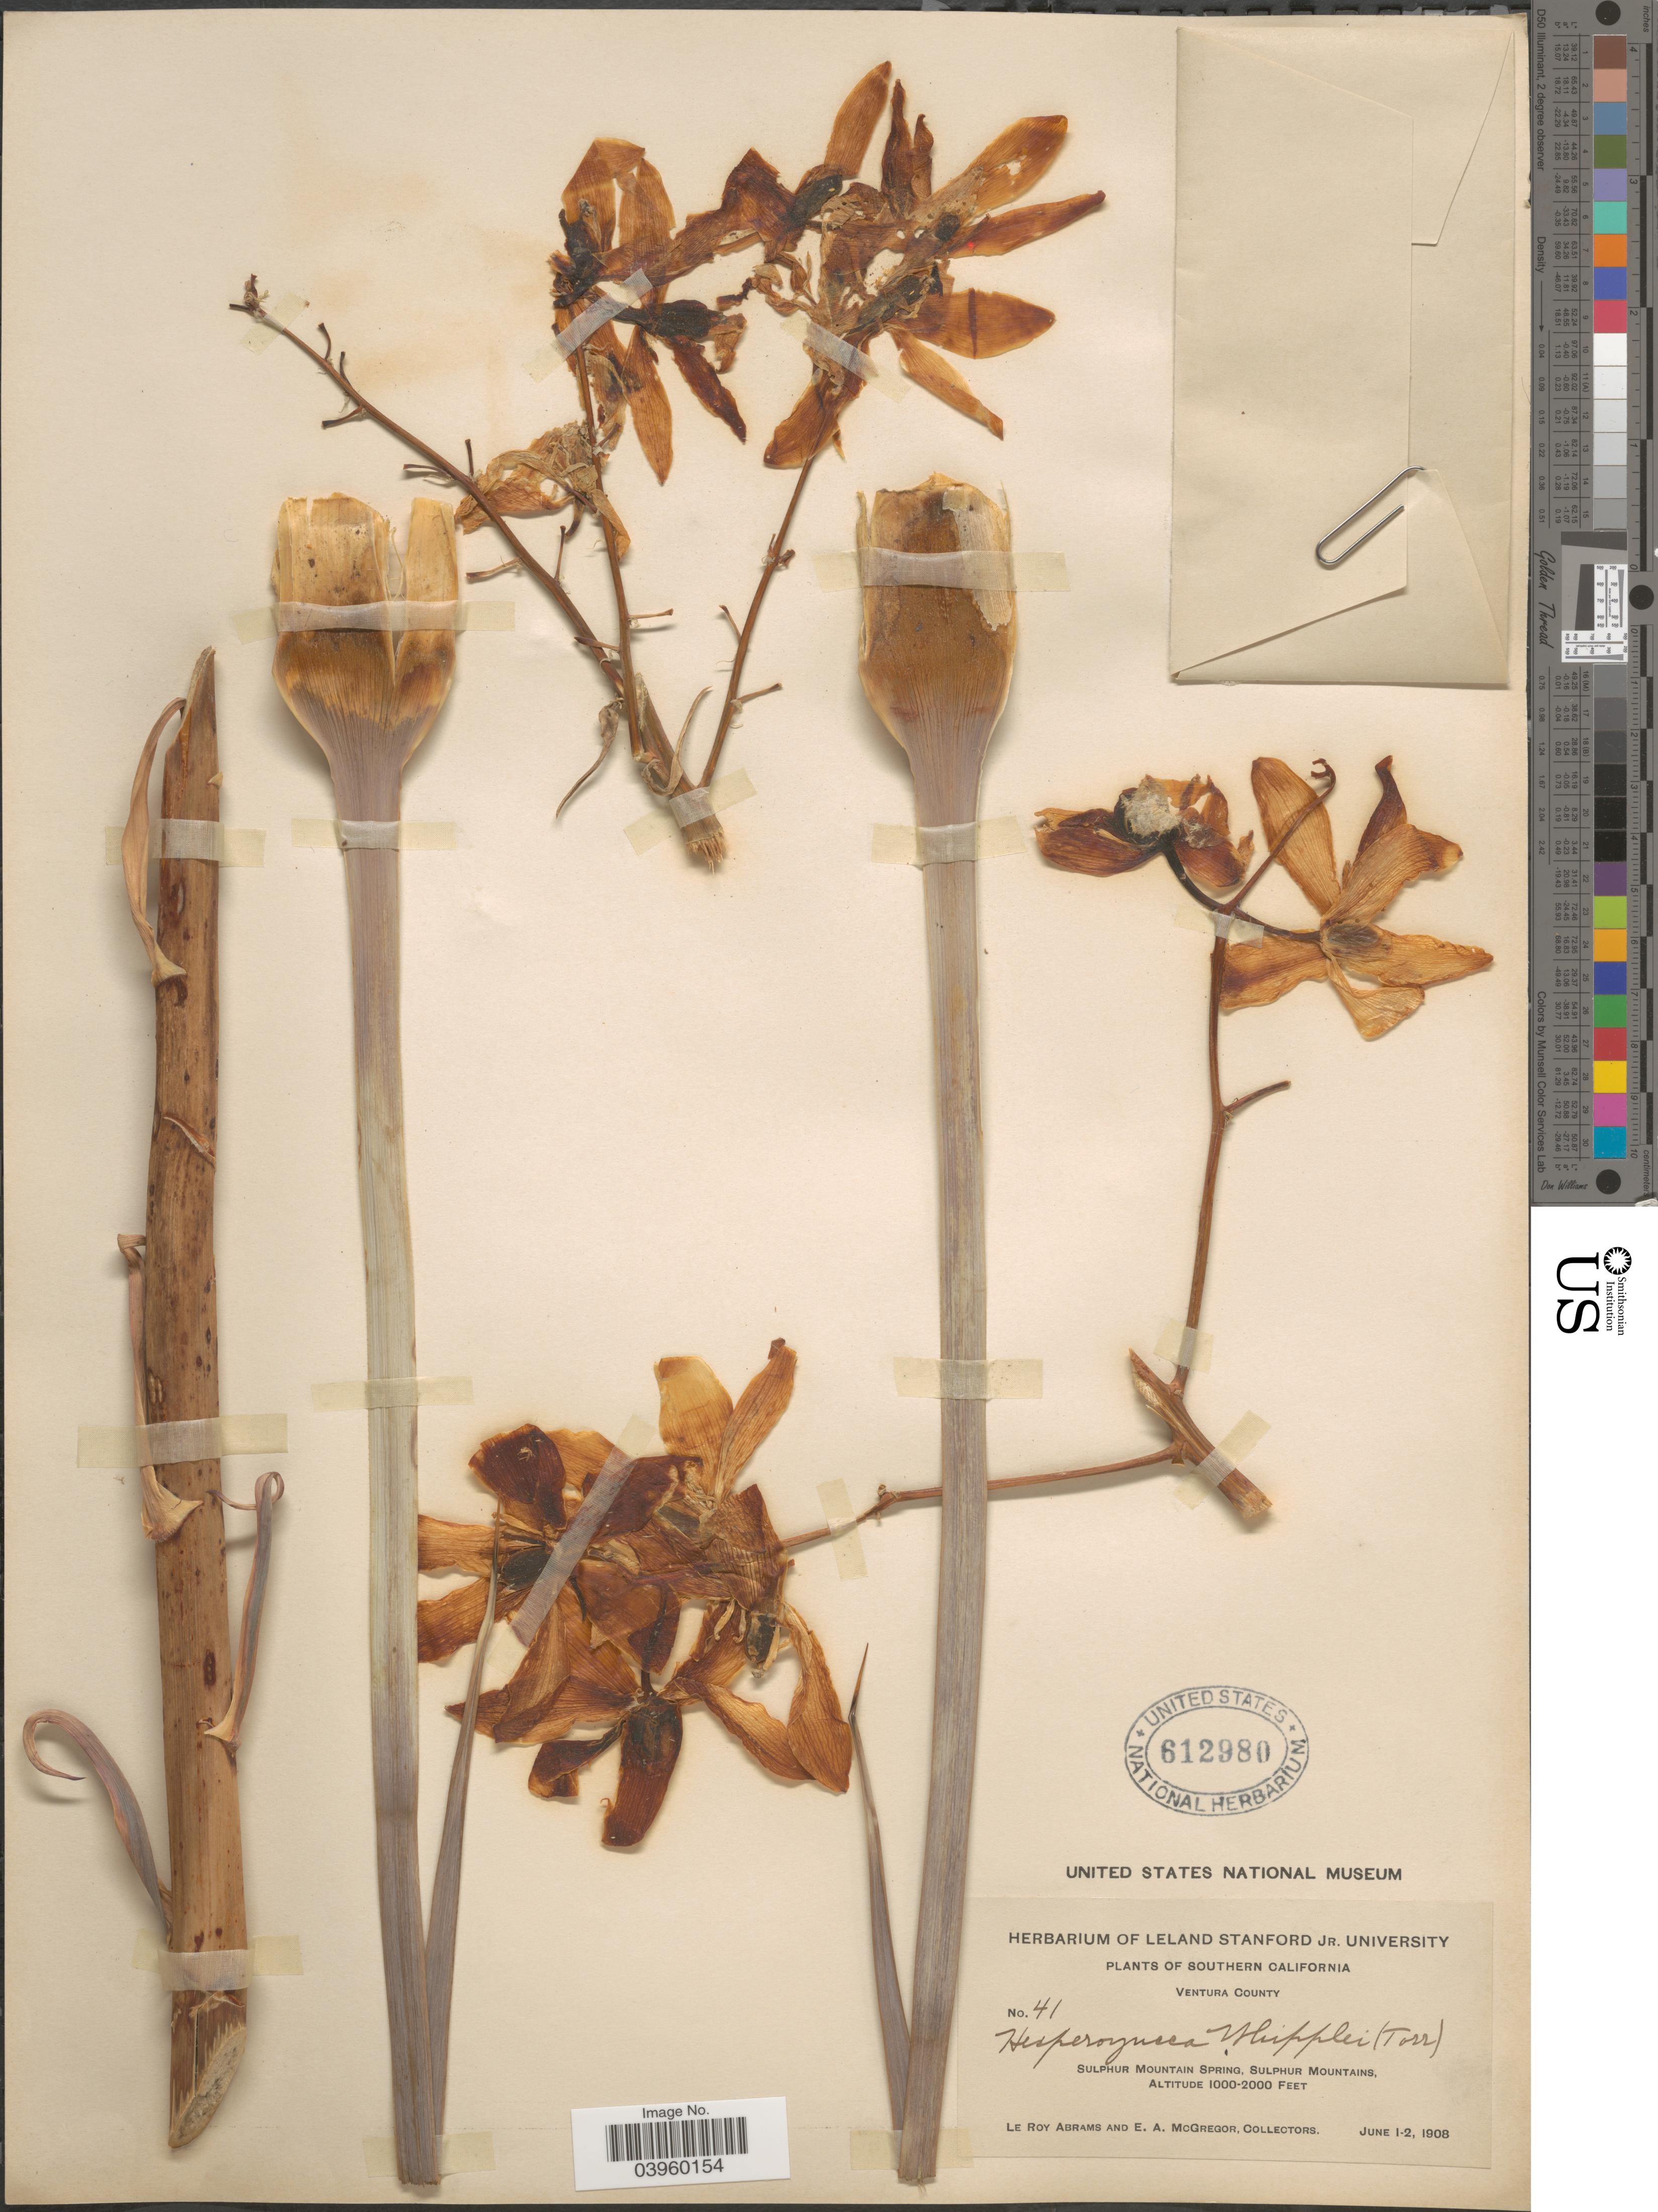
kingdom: Plantae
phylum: Tracheophyta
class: Liliopsida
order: Asparagales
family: Asparagaceae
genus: Yucca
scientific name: Yucca whipplei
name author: Torr.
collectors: L. Abrams & E. A. McGregor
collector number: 41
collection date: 1908-06-01/1908-06-02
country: United States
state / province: California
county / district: Ventura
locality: Southern California. Ventura County. Sulphur Mountain Spring, Sulphur Mountains.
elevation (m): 305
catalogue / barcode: US 612980